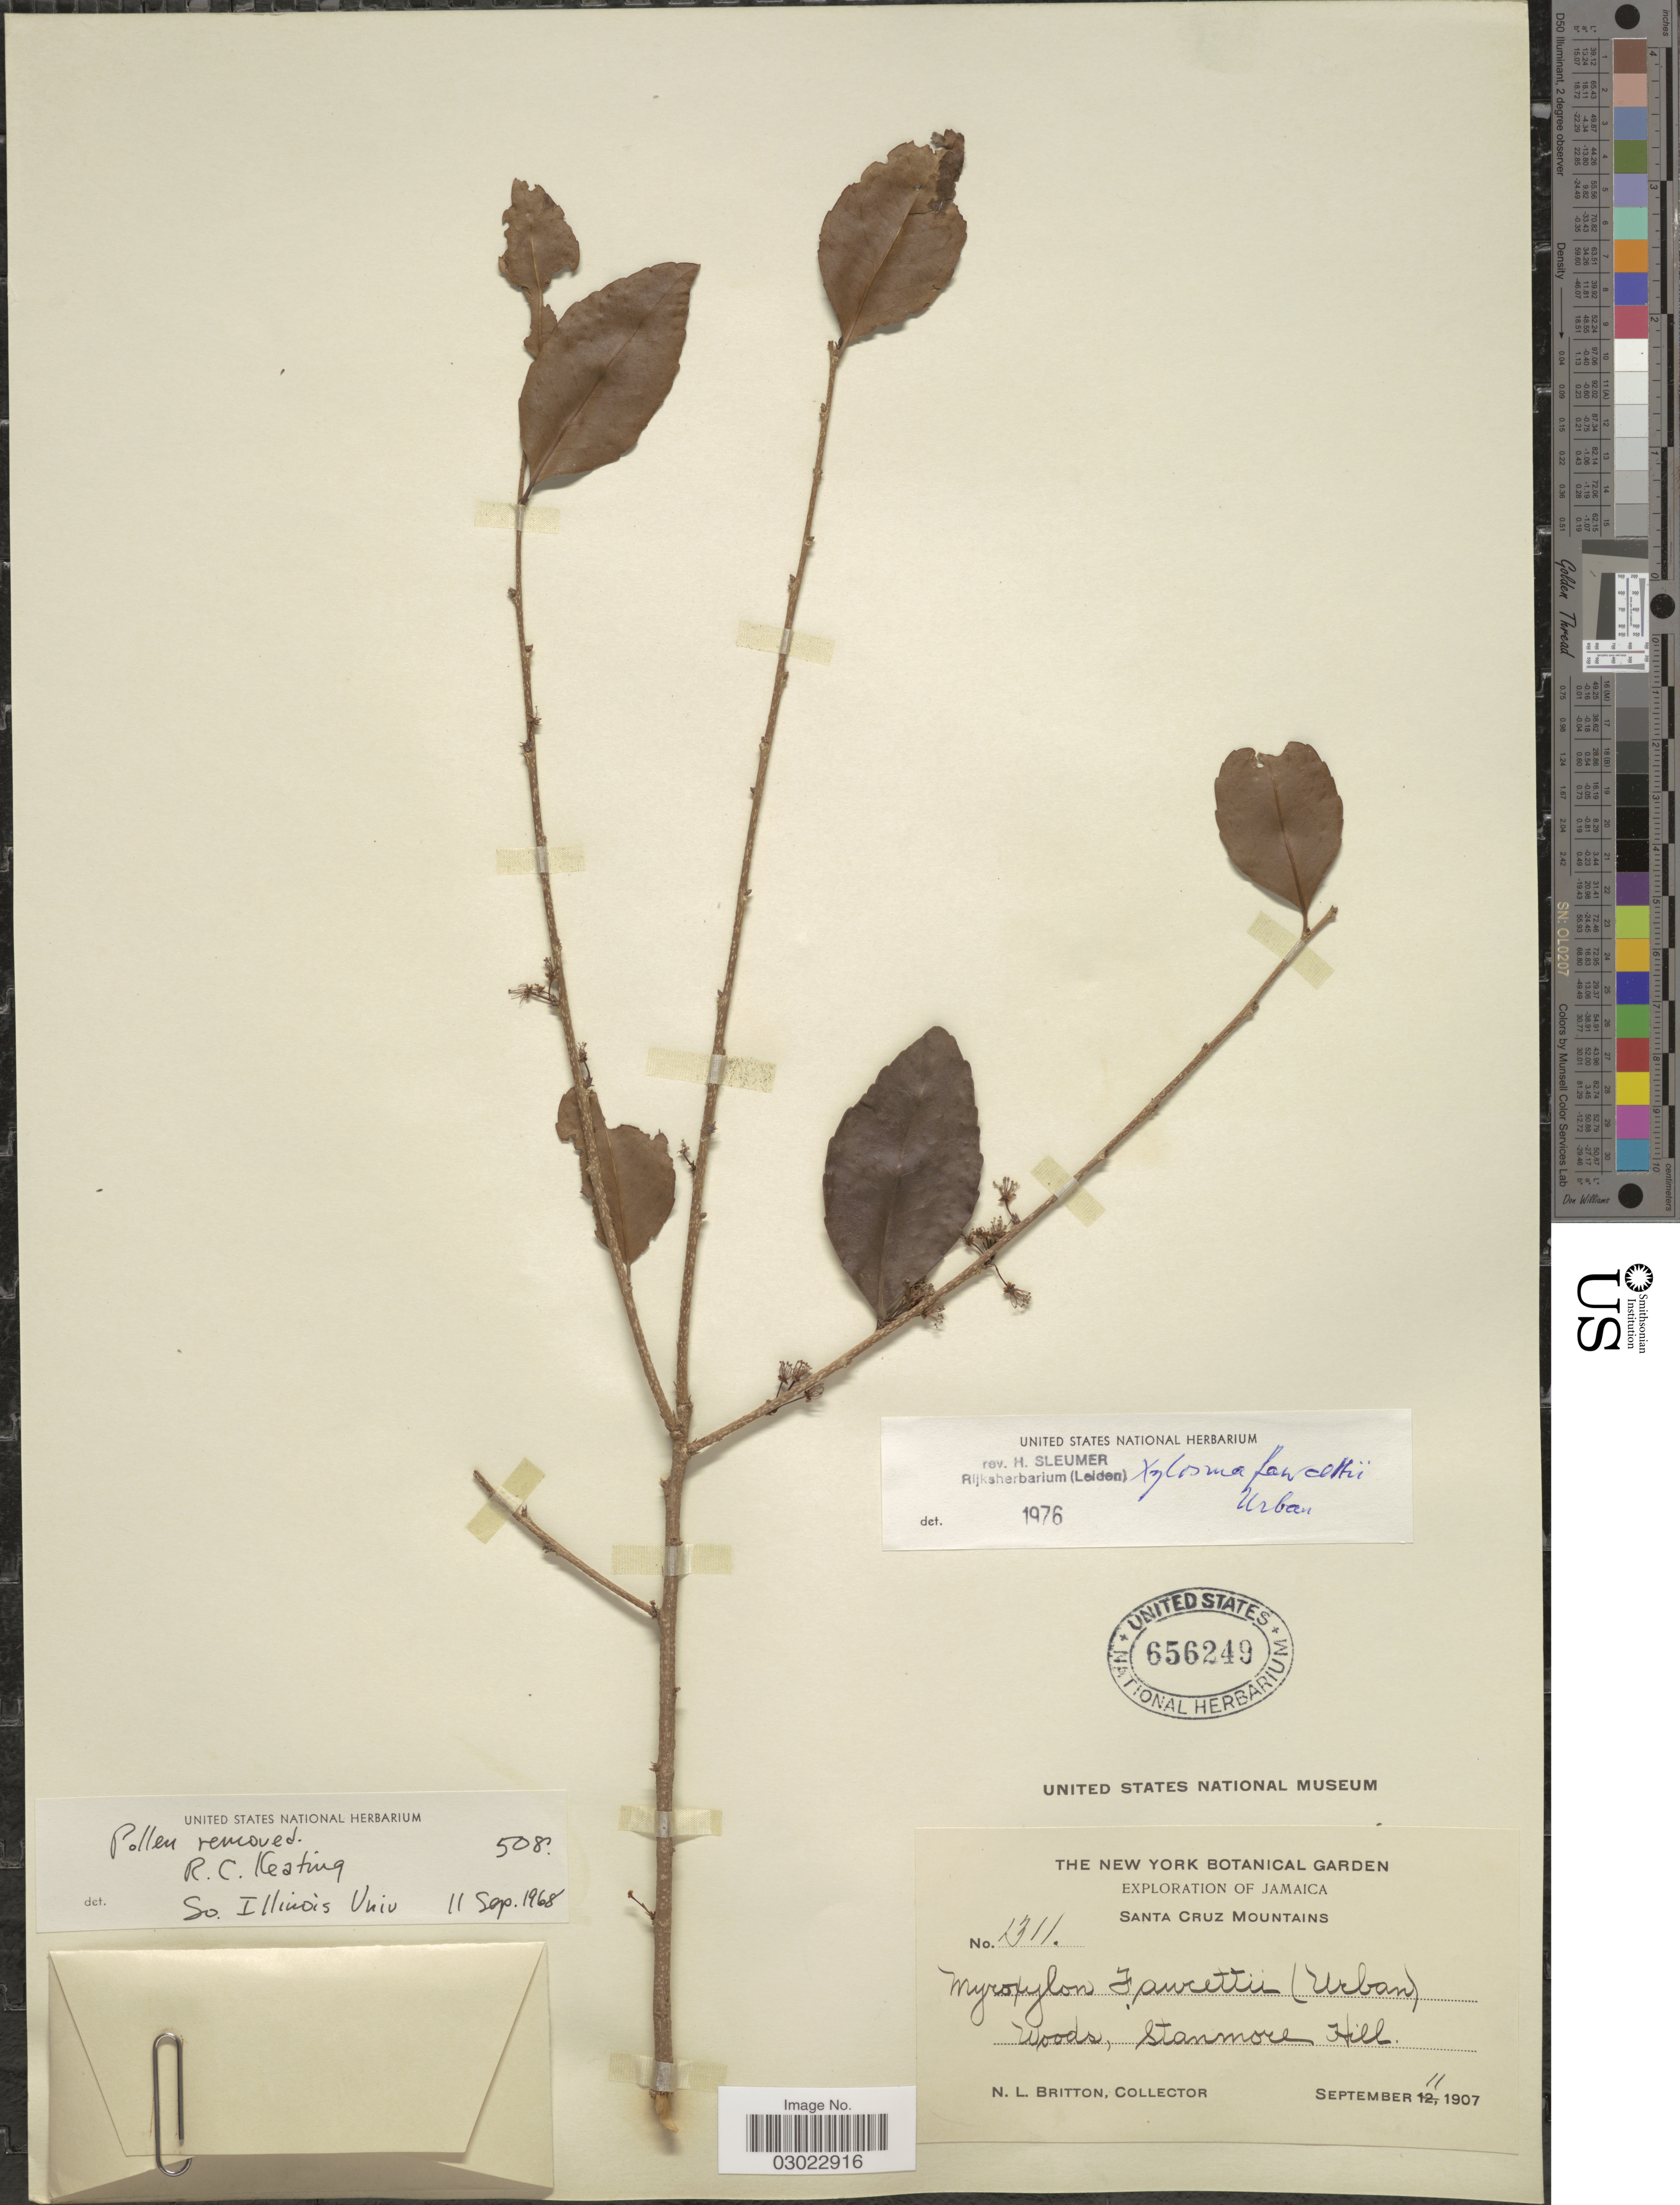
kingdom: Plantae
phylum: Tracheophyta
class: Magnoliopsida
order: Malpighiales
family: Salicaceae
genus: Xylosma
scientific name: Xylosma fawcettii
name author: Urb.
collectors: N. Britton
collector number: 1311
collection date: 1907-09-11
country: Jamaica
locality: Santa Cruz Mountains. Stanmore Hill.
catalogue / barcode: US 656249